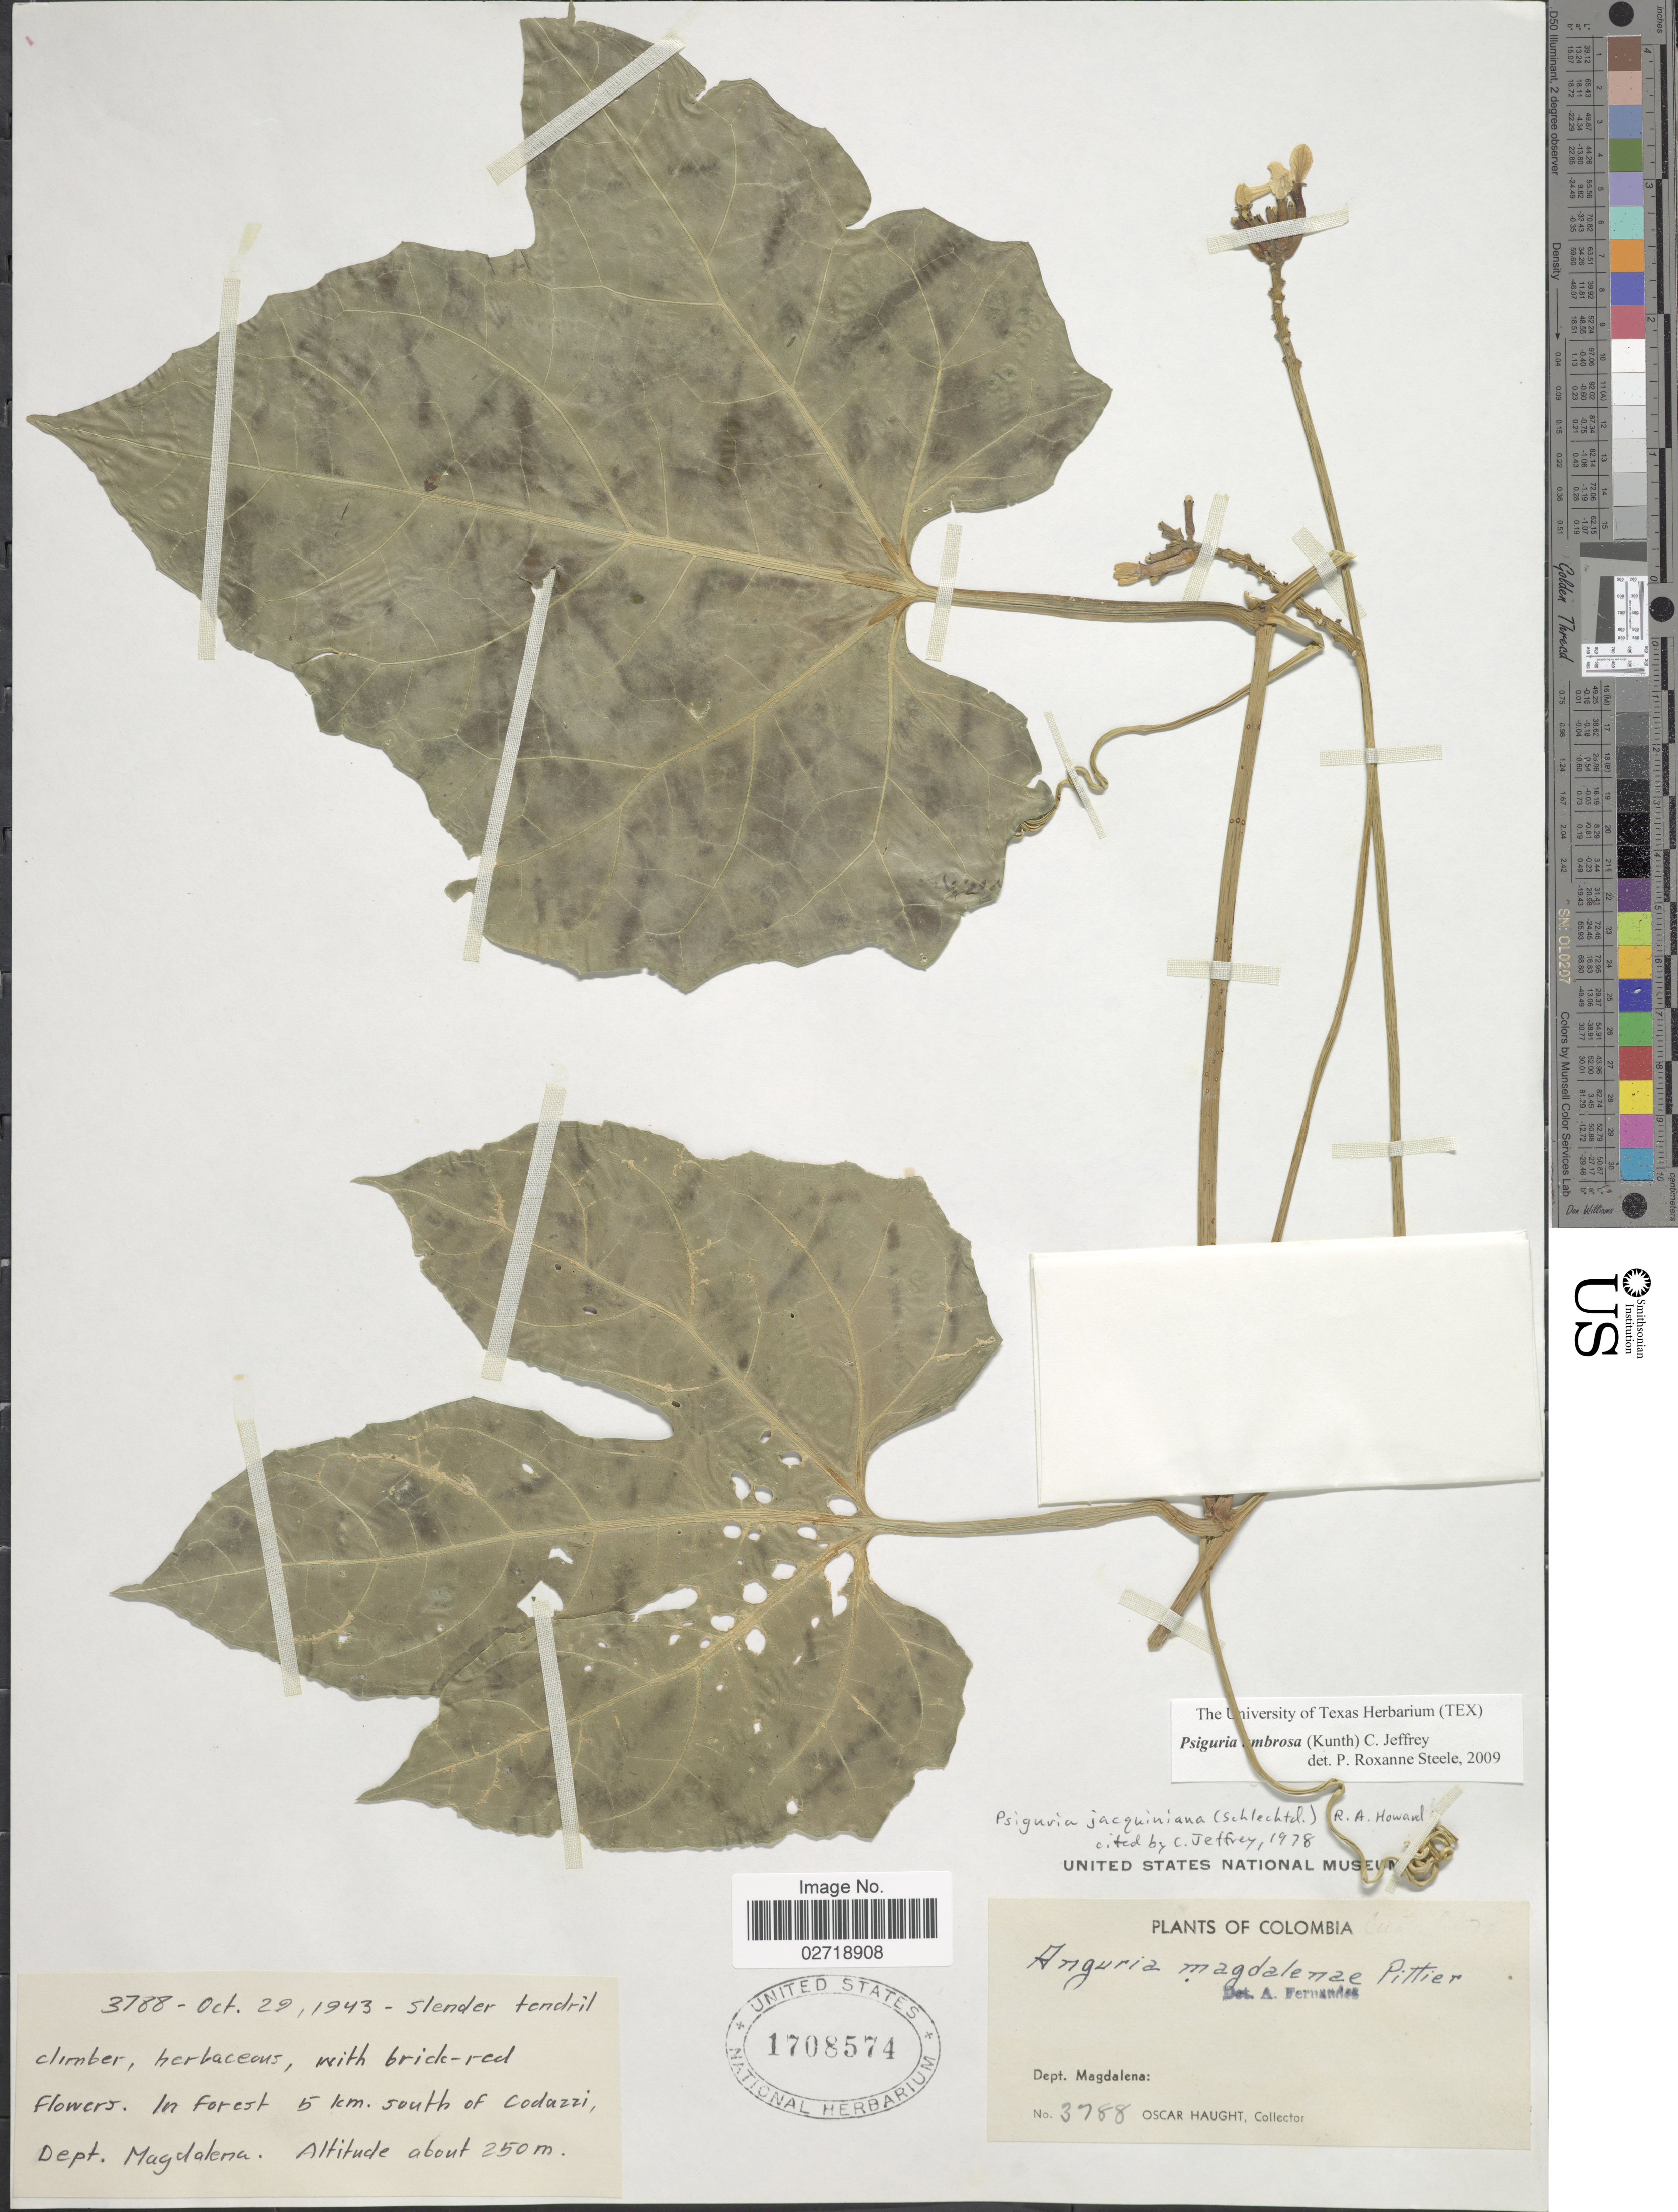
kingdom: Plantae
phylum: Tracheophyta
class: Magnoliopsida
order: Cucurbitales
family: Cucurbitaceae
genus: Psiguria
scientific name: Psiguria umbrosa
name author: (Kunth) C. Jeffrey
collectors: O. Haught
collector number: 3788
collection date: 1943-10-29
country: Colombia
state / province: Magdalena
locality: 5 km. south of Codazzi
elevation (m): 250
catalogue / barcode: US 1708574